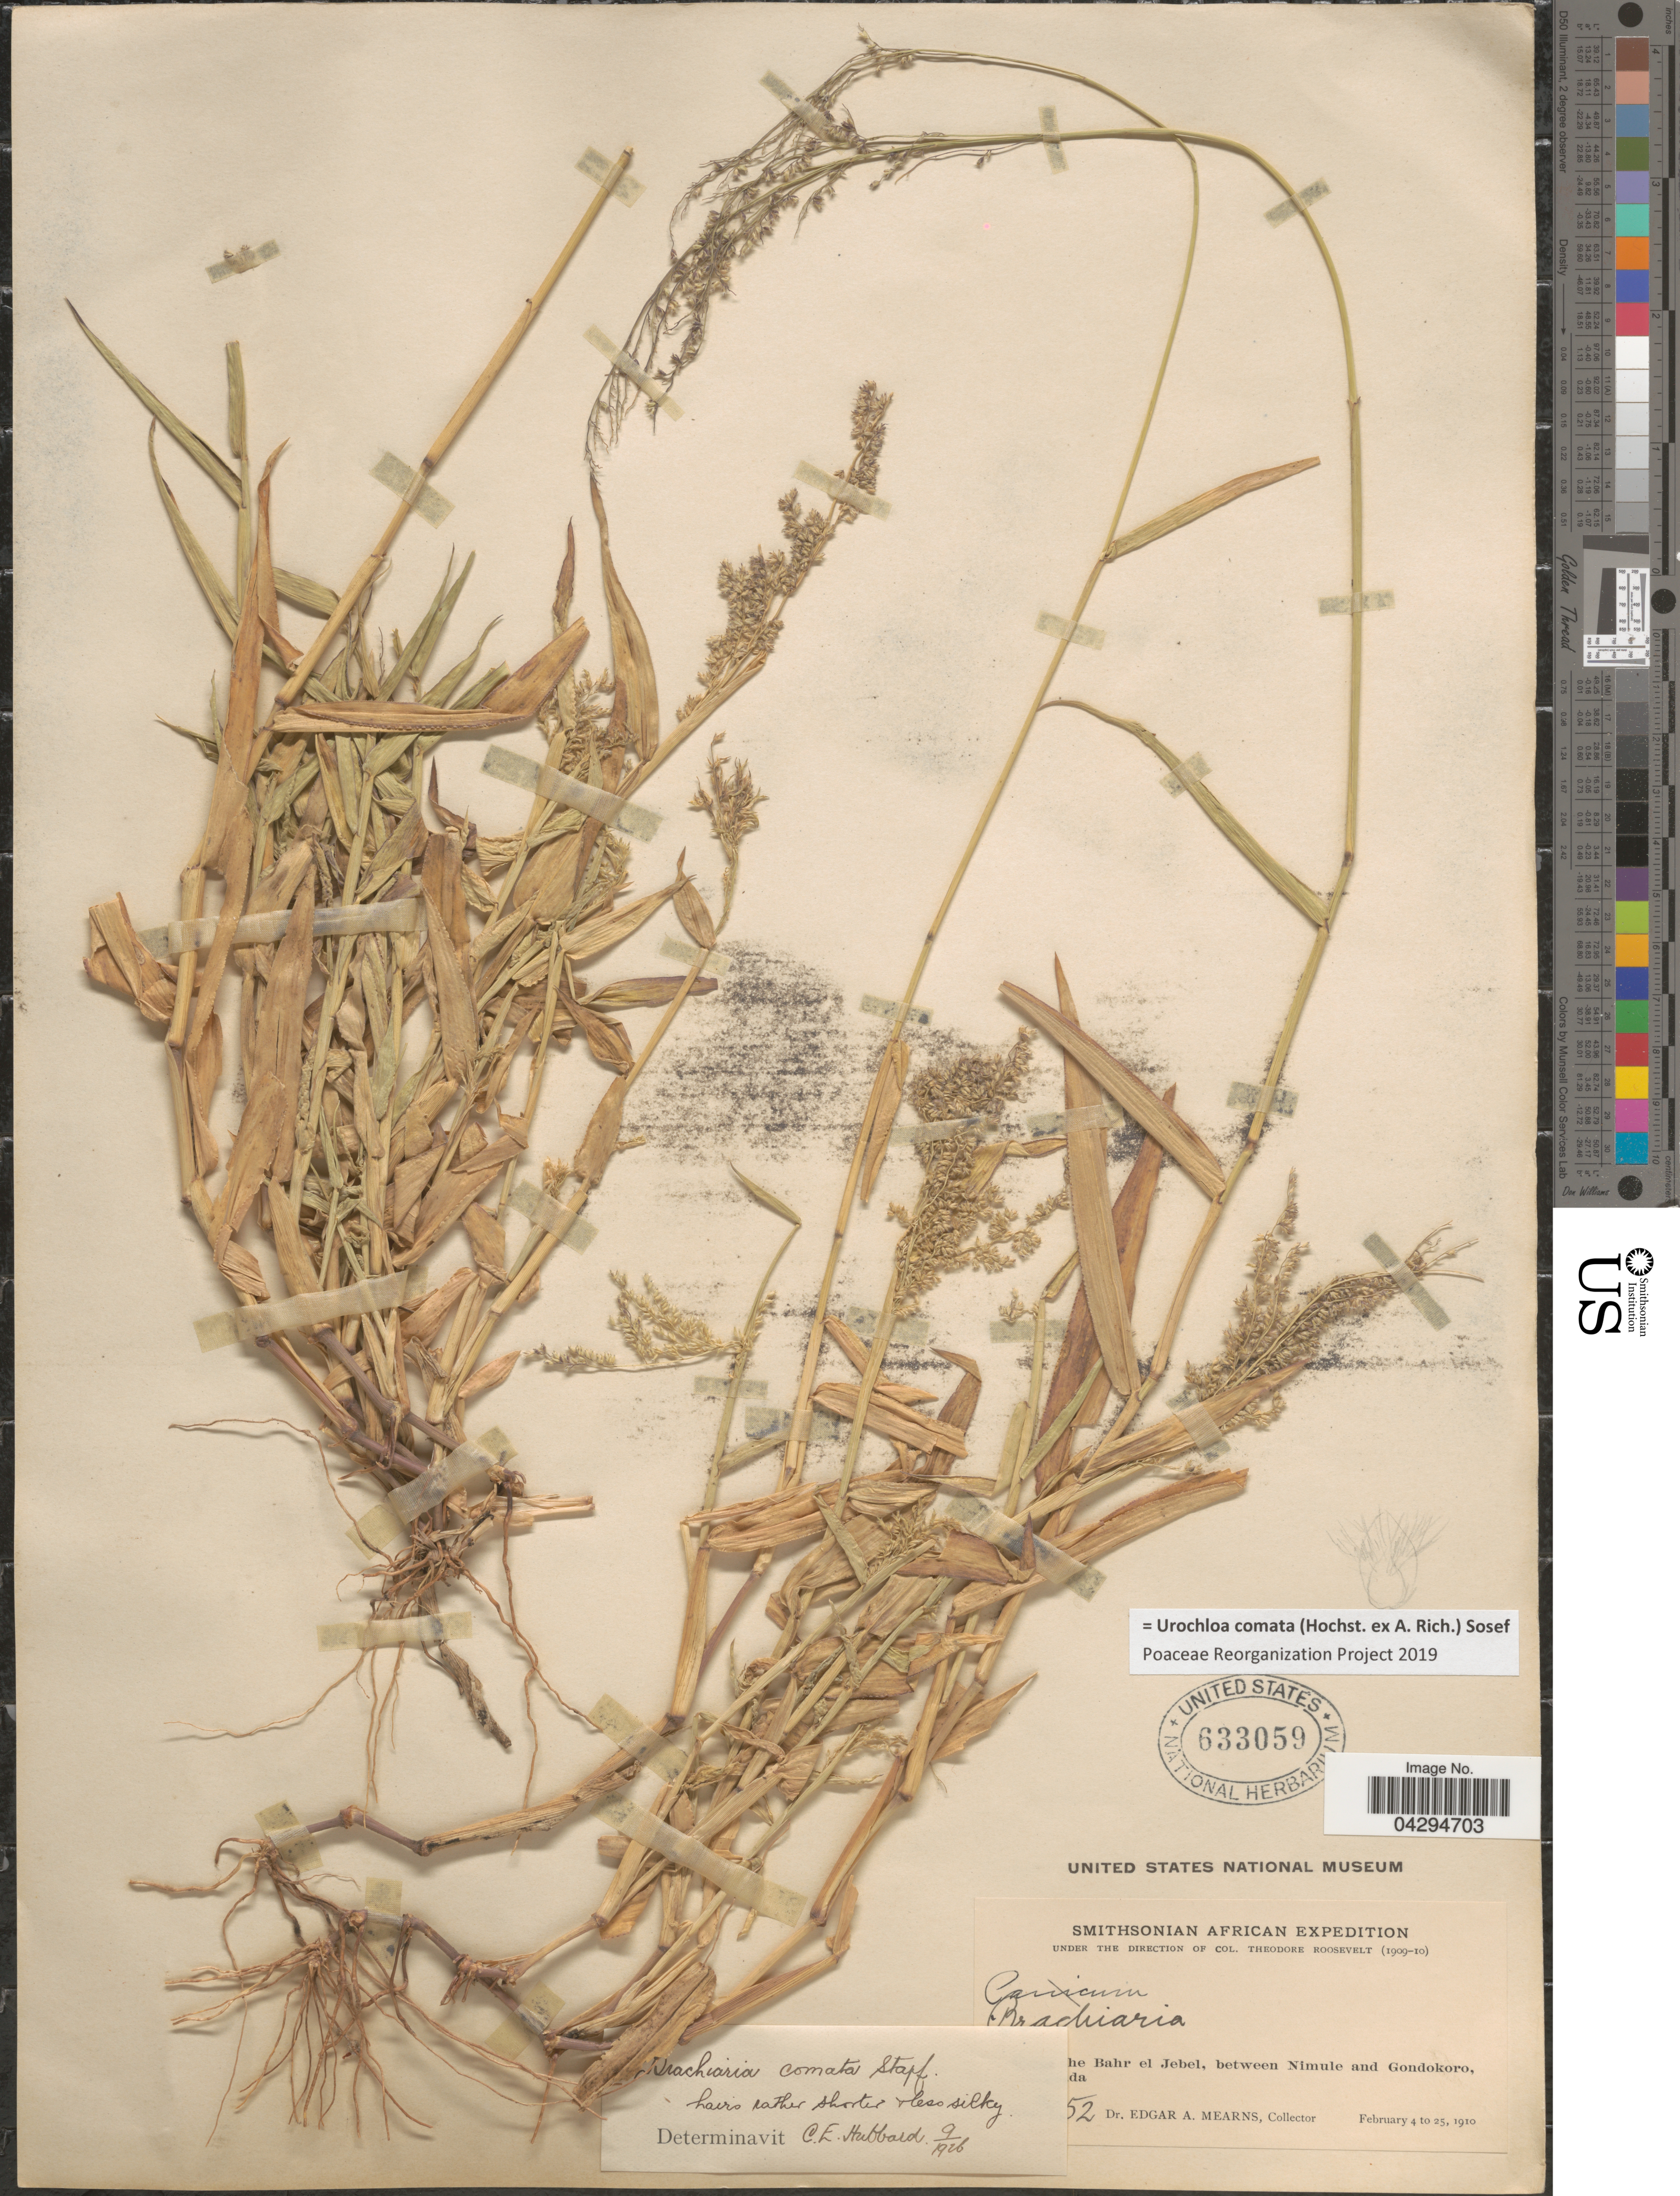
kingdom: Plantae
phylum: Tracheophyta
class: Liliopsida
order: Poales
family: Poaceae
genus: Urochloa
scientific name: Urochloa comata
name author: (Hochst. ex A. Rich.) Sosef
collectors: E. A. Mearns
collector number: !52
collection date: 1910-02-04/1910-02-25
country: South Sudan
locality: Smithsonian African Expedition. [illegible text]he Bahr el Jebel, between Nimule and Gondokoro, [illegible text]da.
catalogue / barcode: US 633059